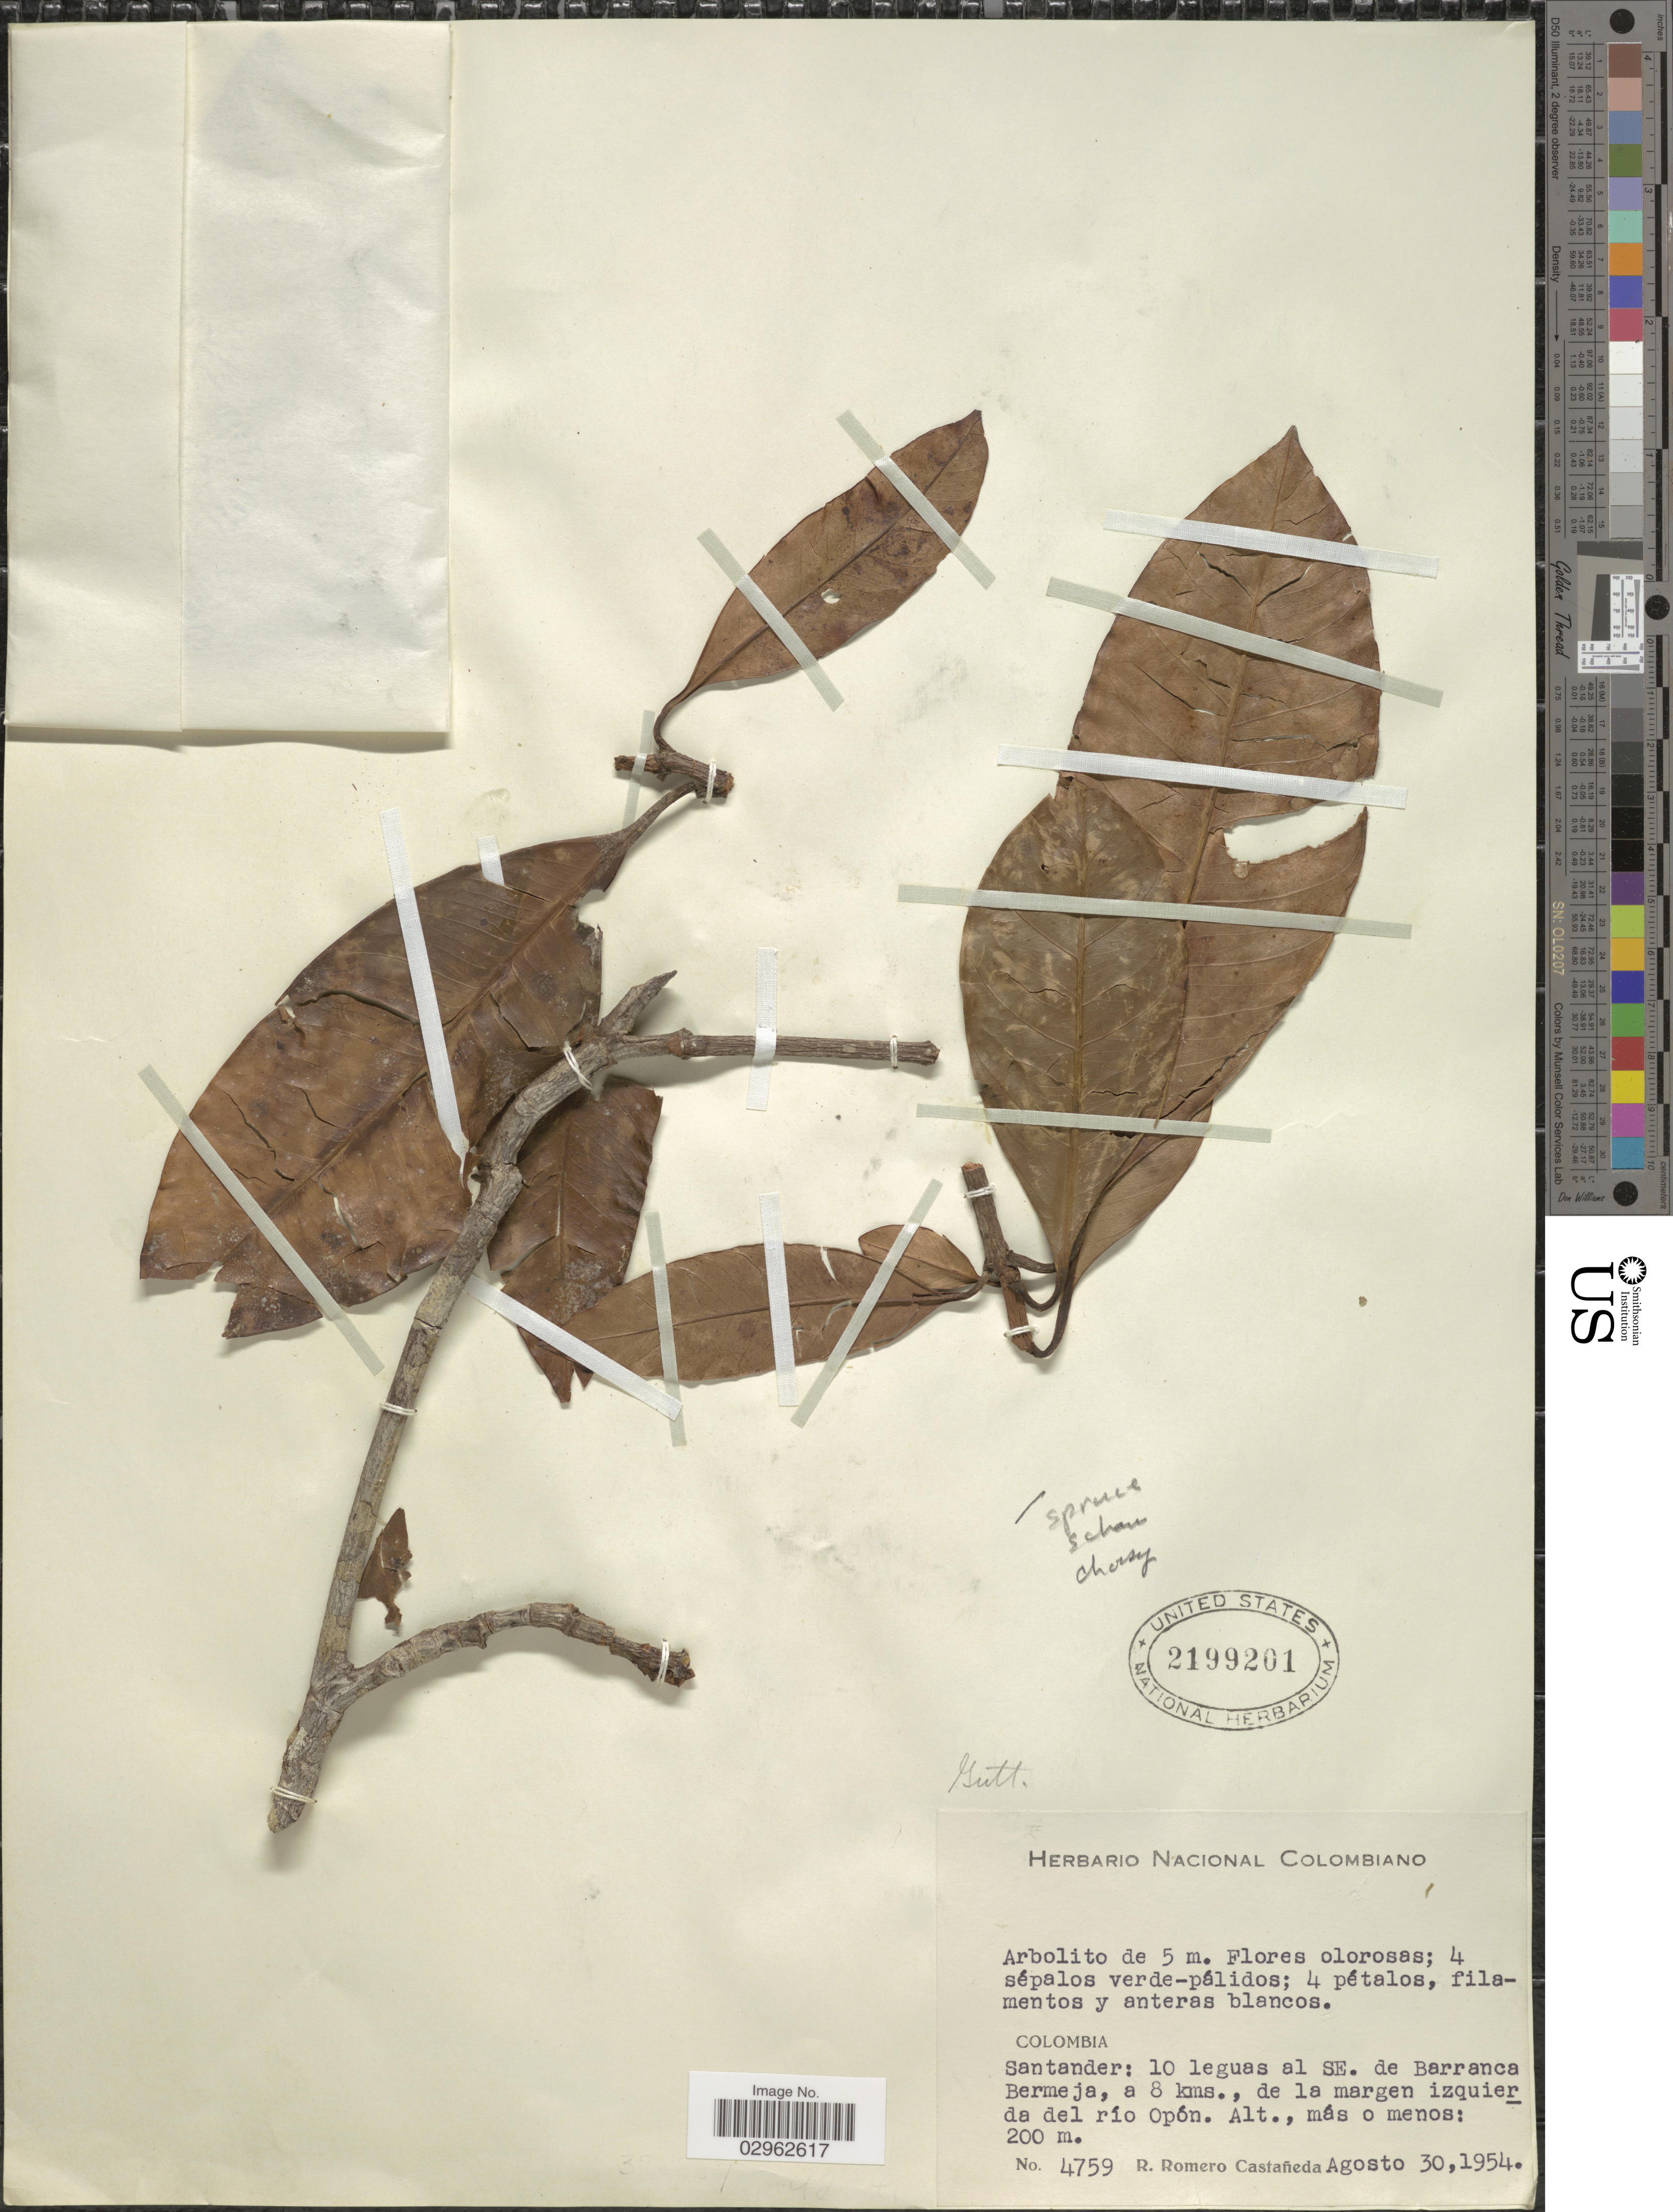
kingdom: Plantae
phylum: Tracheophyta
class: Magnoliopsida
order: Malpighiales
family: Clusiaceae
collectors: R. Romero Castañeda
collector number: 4759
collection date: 1954-08-30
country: Colombia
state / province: Santander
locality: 10 leguas al SE. de Barranca Bermeja, a 8 kms., de la margen izquierda del río Opón.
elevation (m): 200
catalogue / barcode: US 2199201